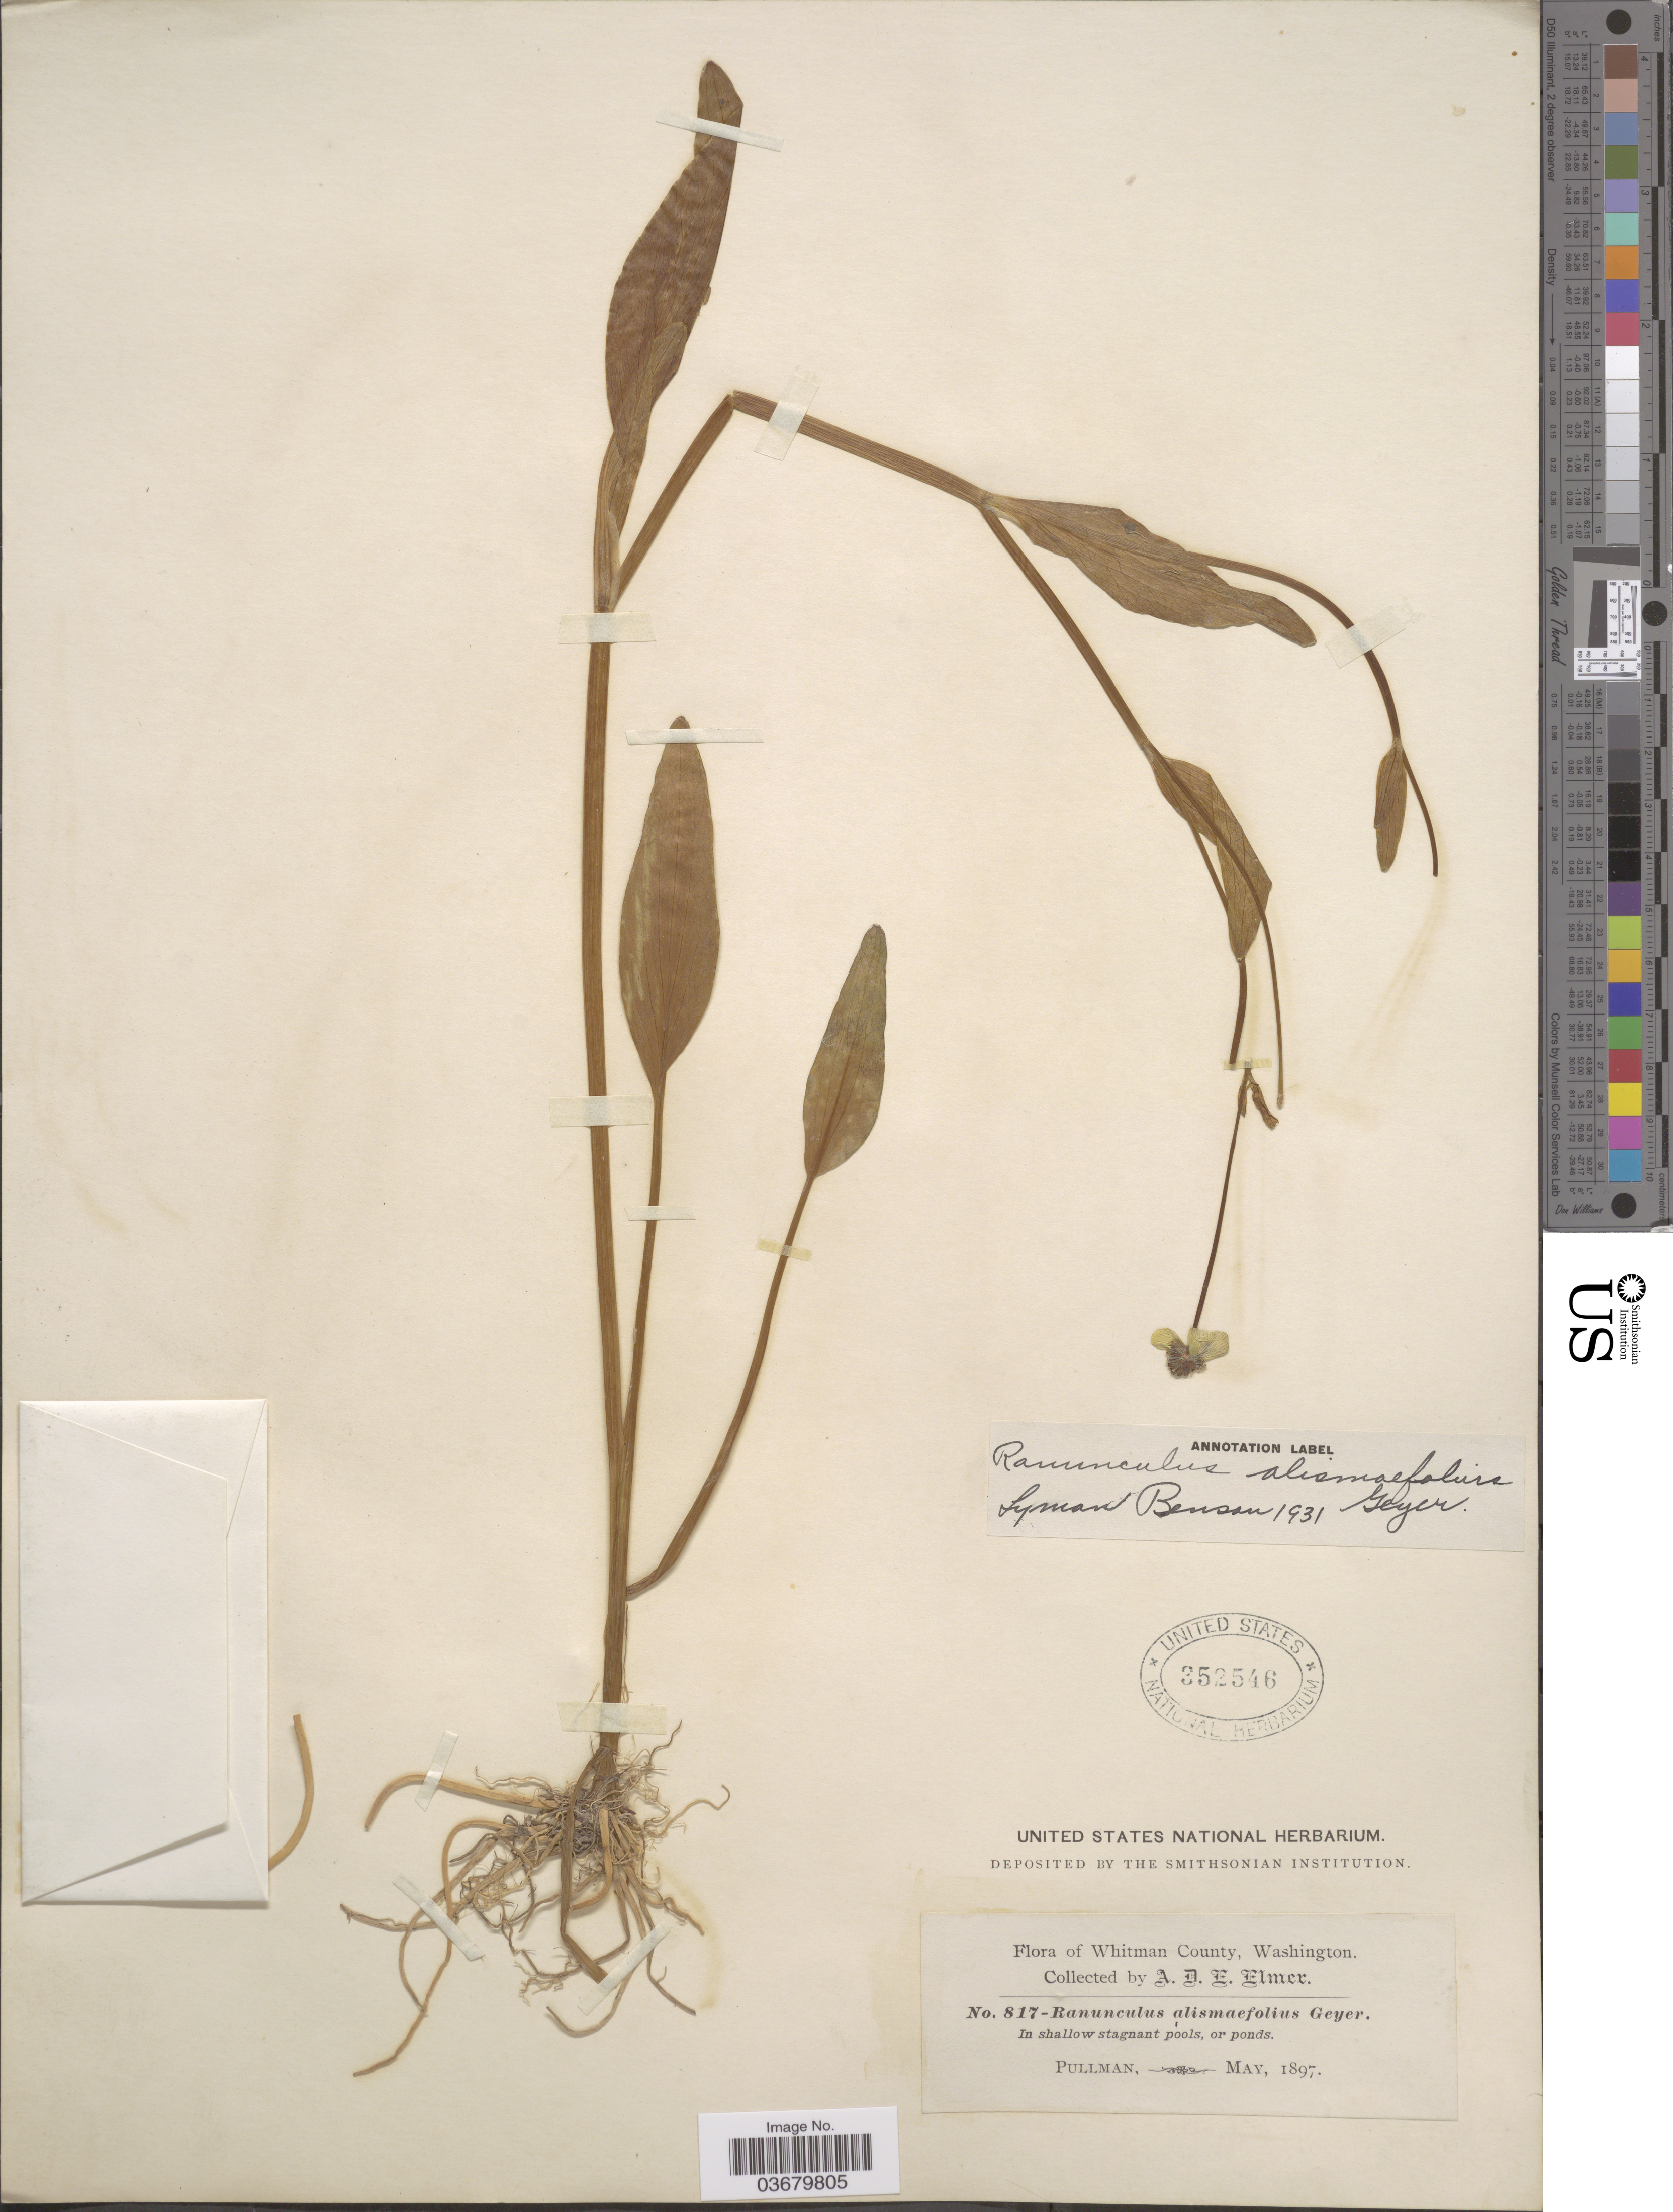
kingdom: Plantae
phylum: Tracheophyta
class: Magnoliopsida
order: Ranunculales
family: Ranunculaceae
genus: Ranunculus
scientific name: Ranunculus alismifolius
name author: Geyer ex Benth.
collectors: A. D. E. Elmer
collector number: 817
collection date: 1897-05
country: United States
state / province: Washington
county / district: Whitman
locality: Whitman County. Pullman.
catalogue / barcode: US 352546